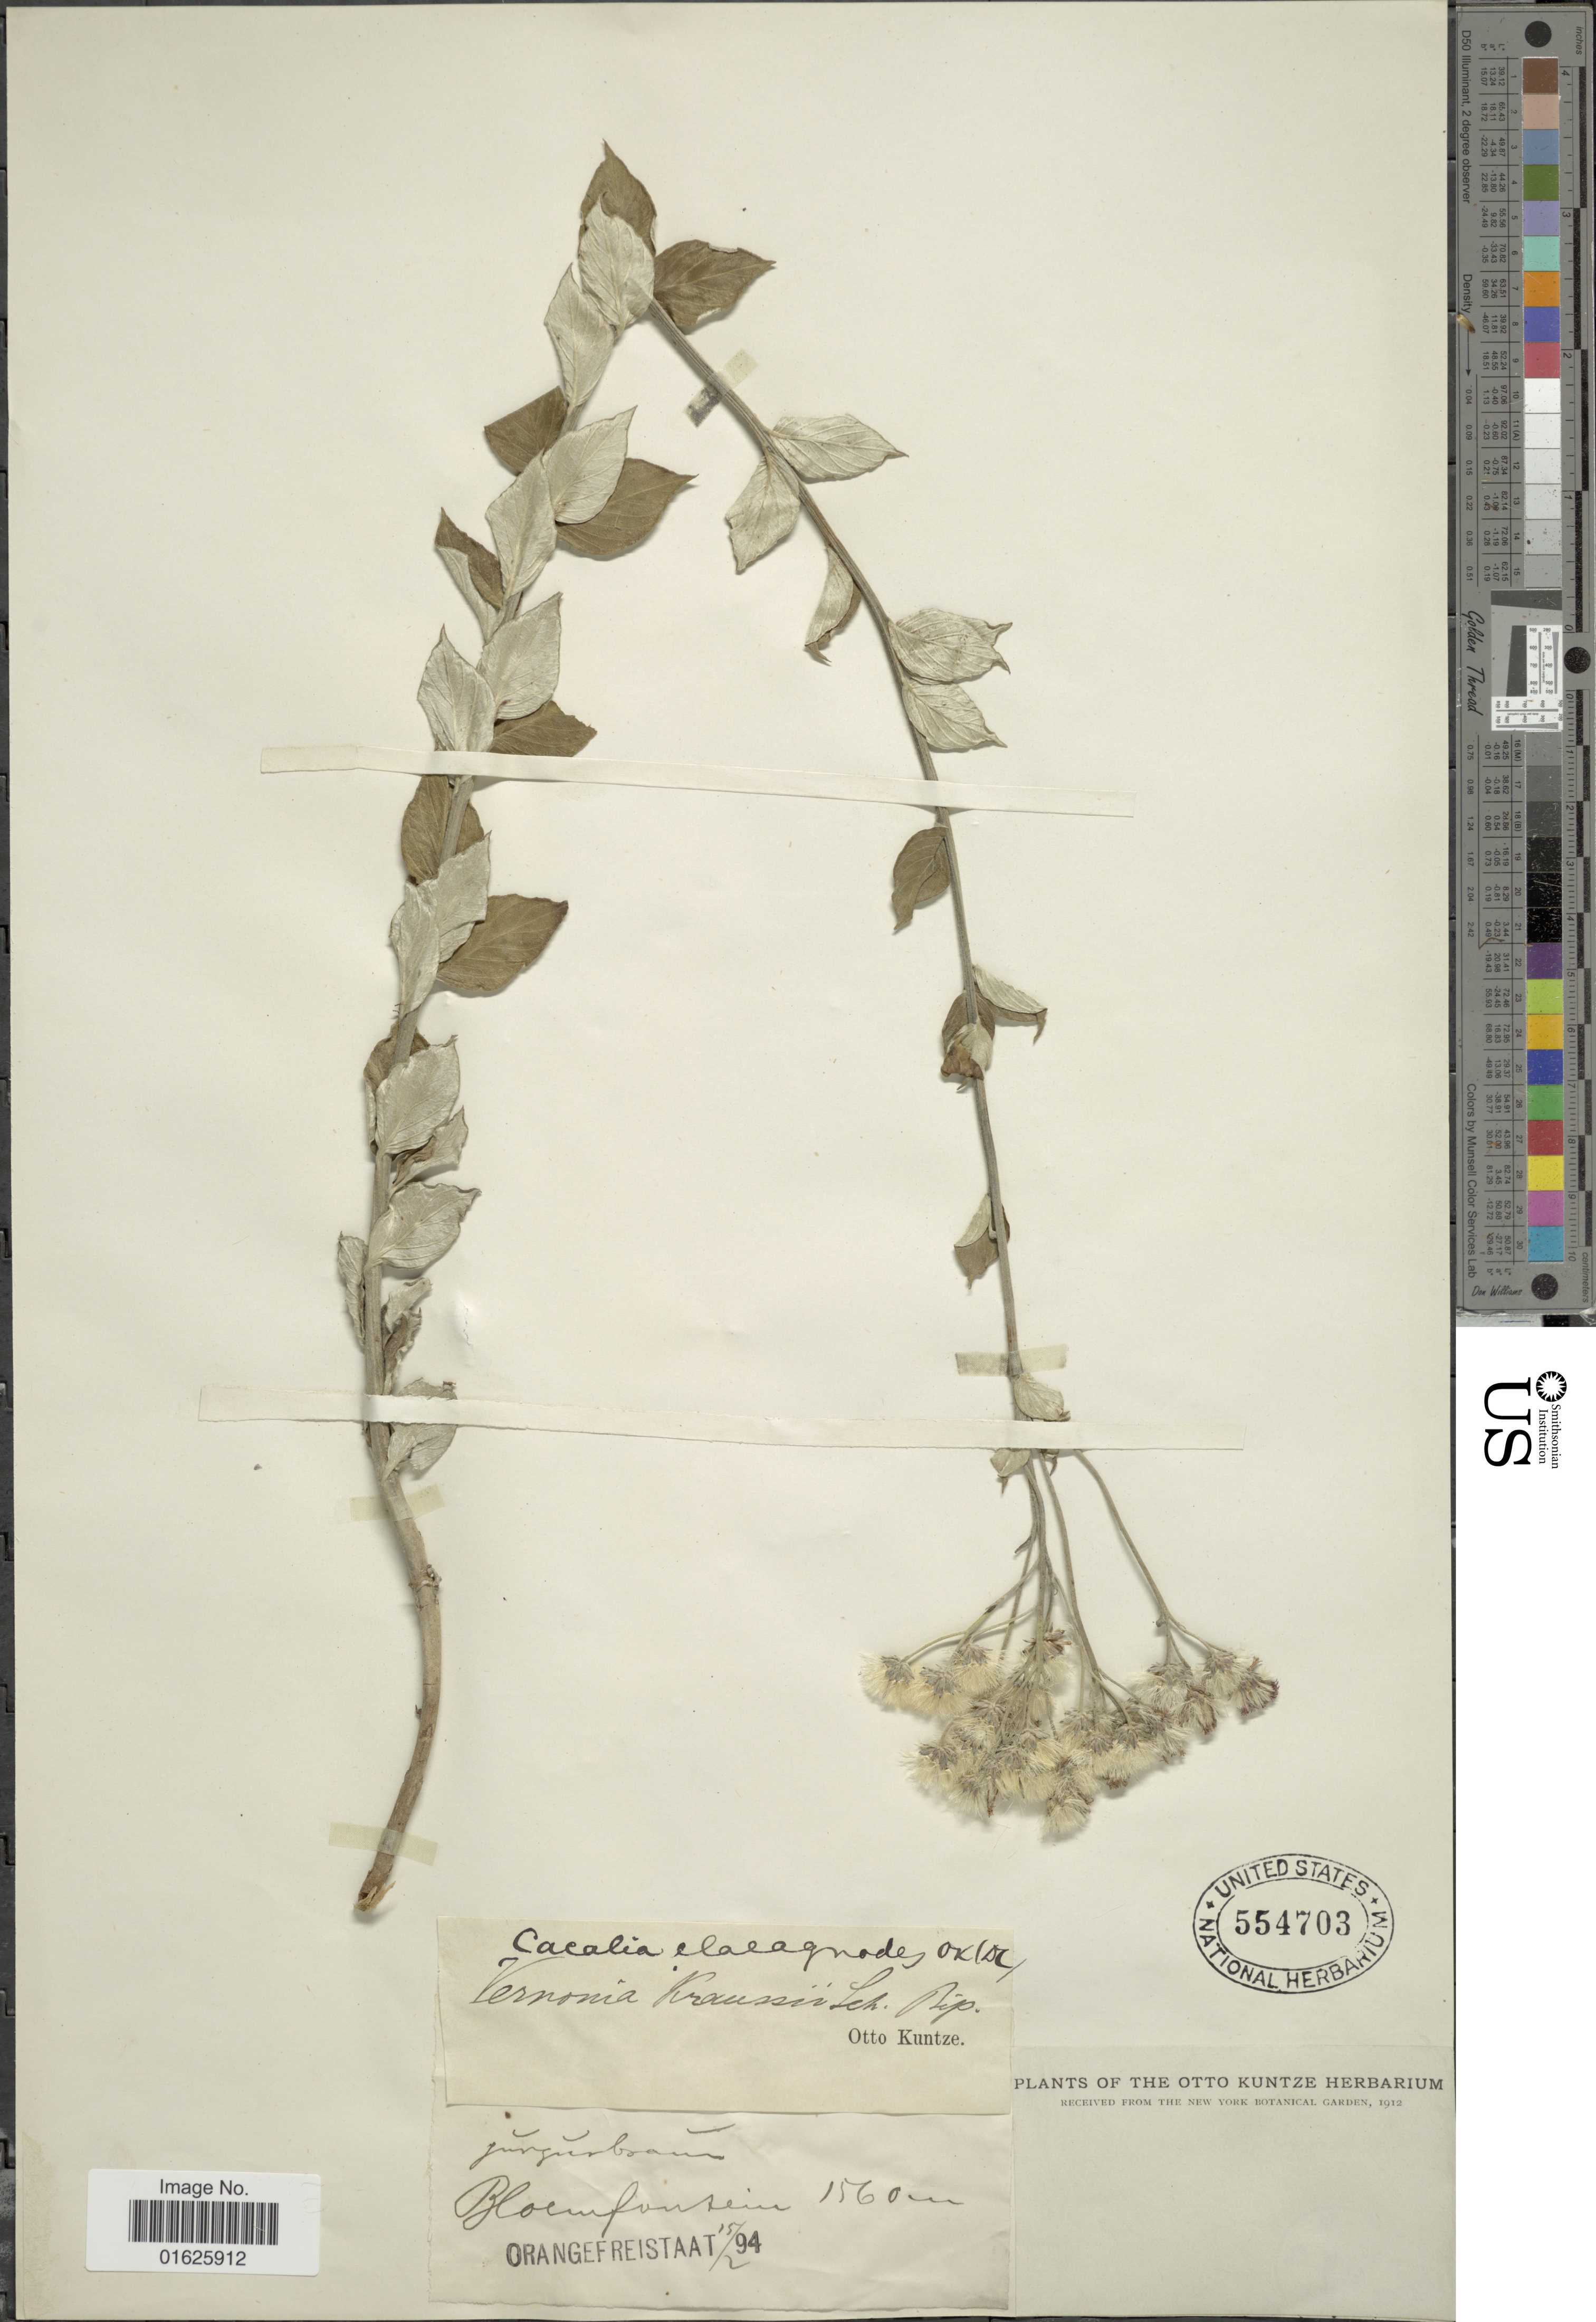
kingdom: Plantae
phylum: Tracheophyta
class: Magnoliopsida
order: Asterales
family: Asteraceae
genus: Hilliardiella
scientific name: Hilliardiella elaeagnoides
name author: (DC.) Swelank. & J.C. Manning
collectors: C.E.O. Kuntze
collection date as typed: Transcribed d/m/y: 15/2/94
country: South Africa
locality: Bloemfontein, Orangedreistraat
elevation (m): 1560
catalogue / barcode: US 554703